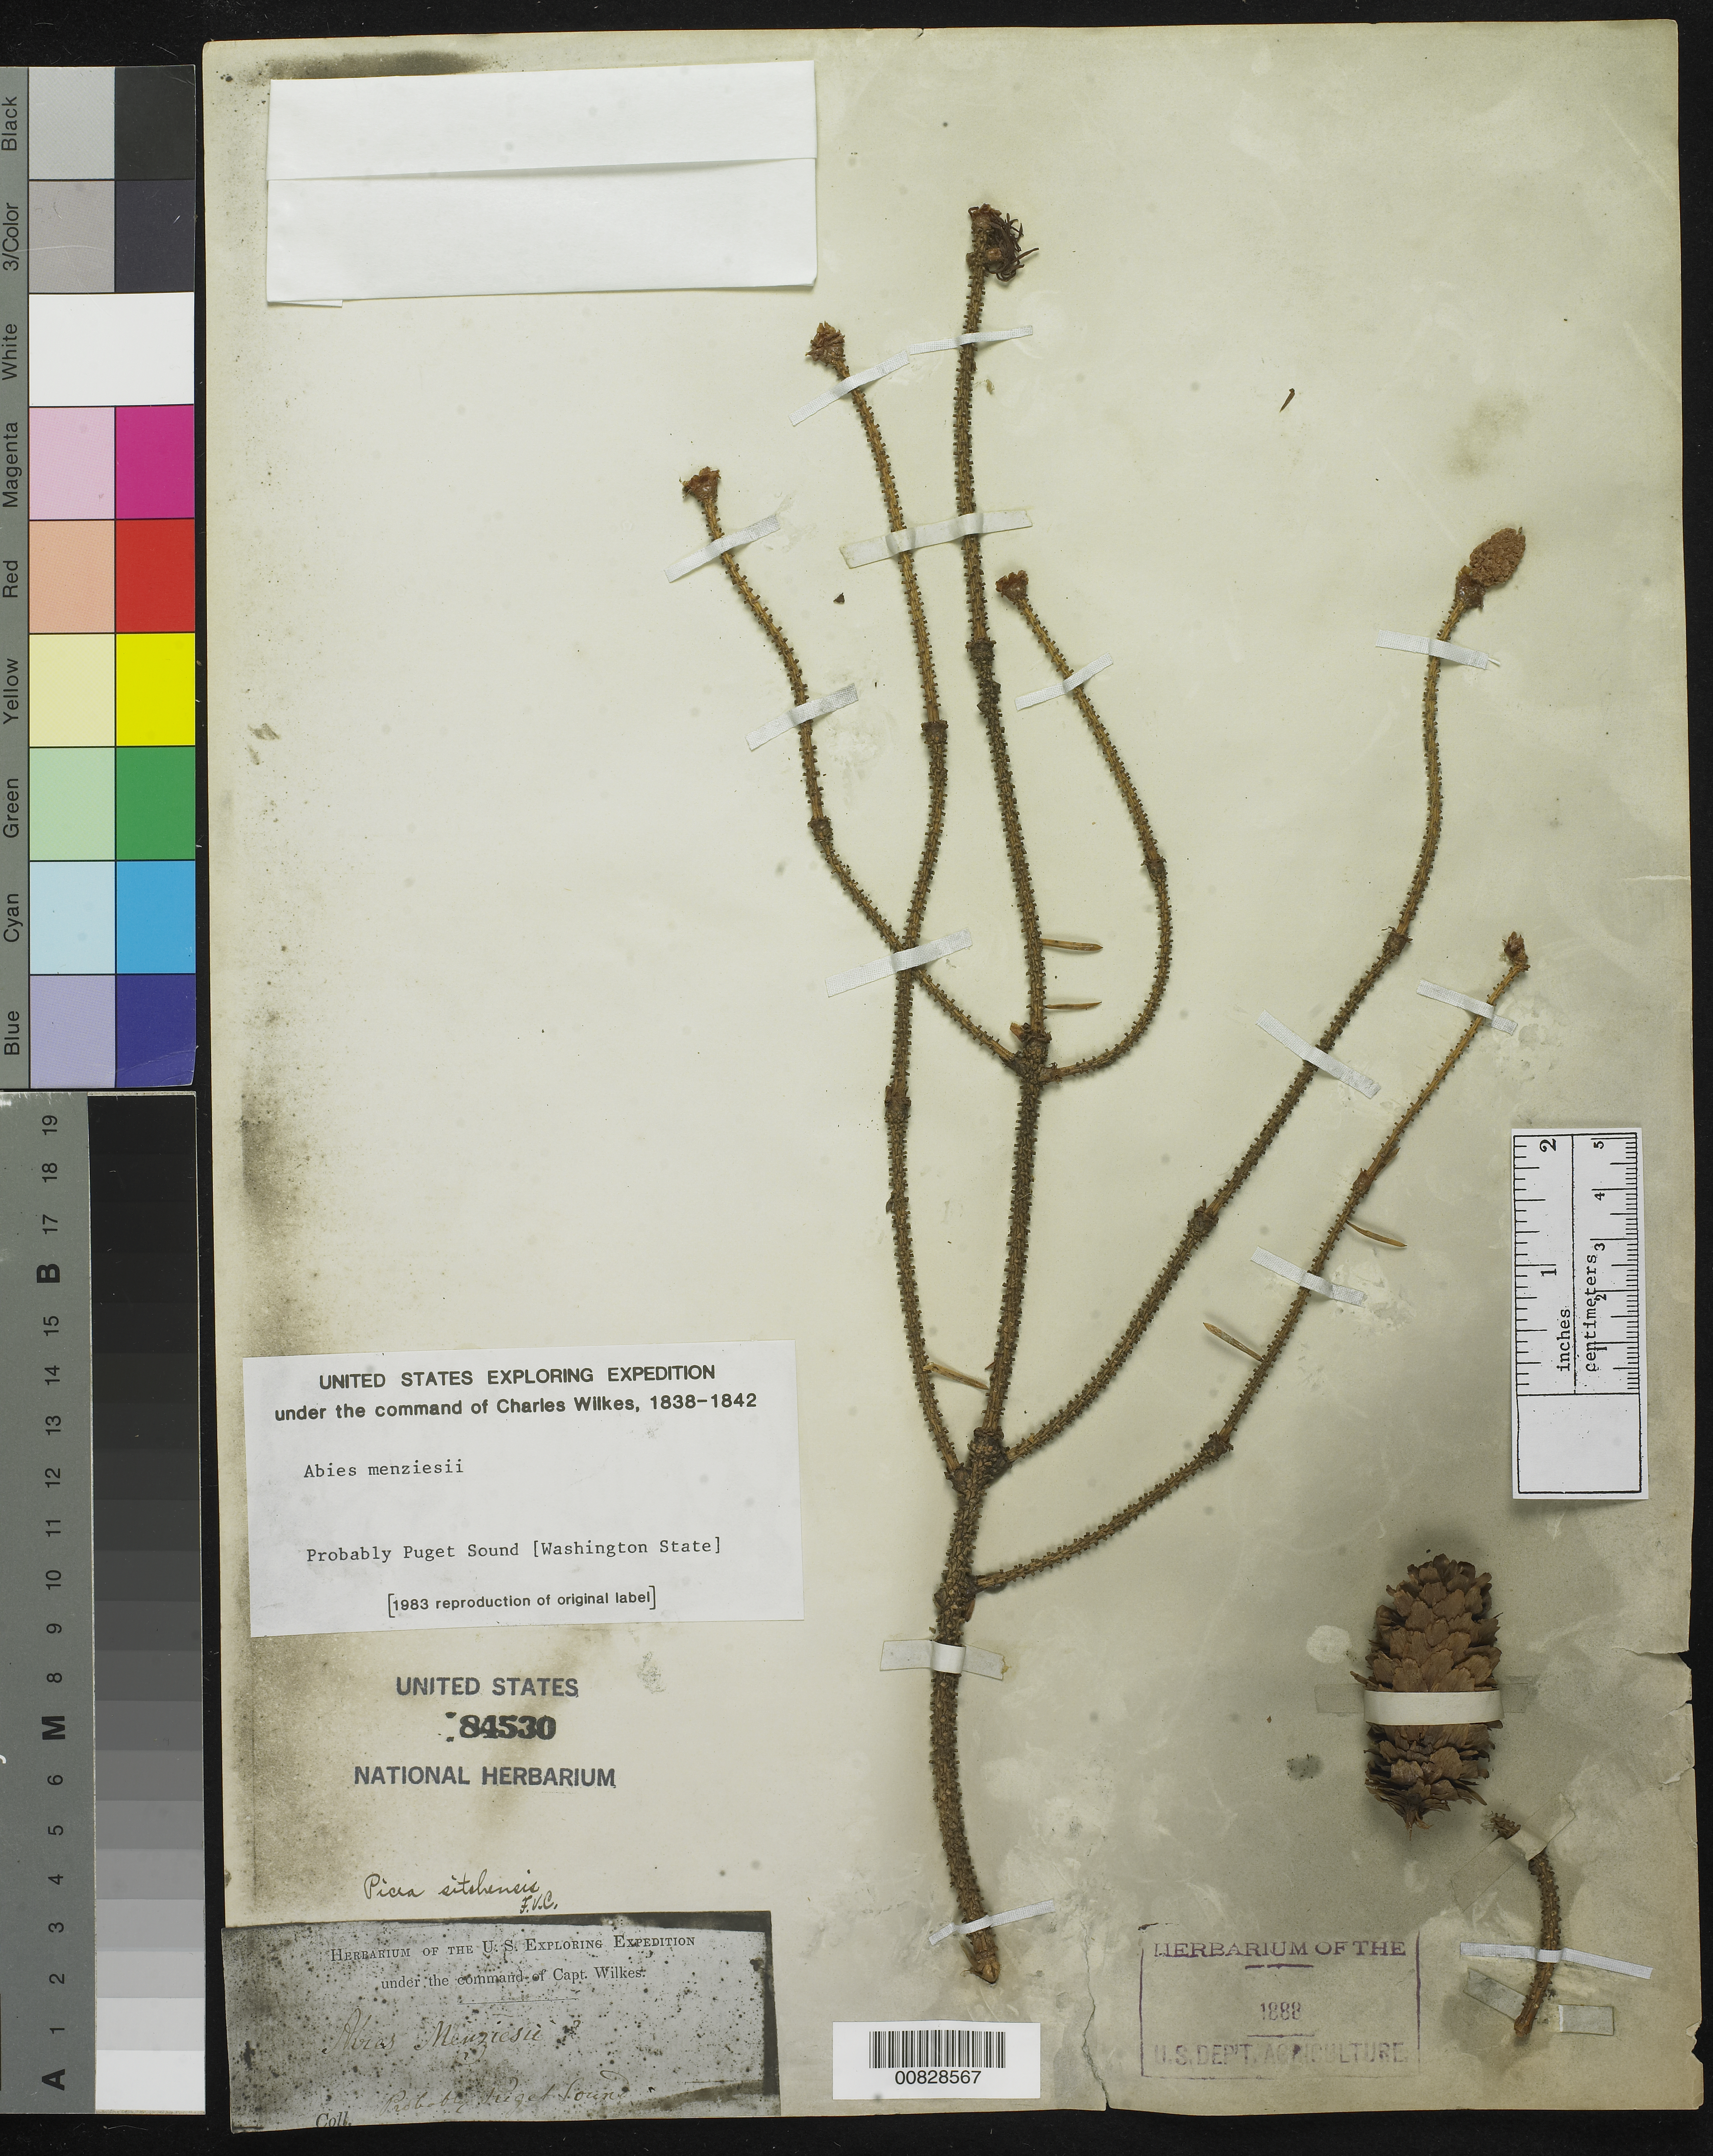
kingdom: Plantae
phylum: Tracheophyta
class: Pinopsida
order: Pinales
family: Pinaceae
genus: Abies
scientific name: Abies menziesii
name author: Mirb.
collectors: Wilkes Explor. Exped.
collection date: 1838/1842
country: United States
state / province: Washington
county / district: King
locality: Puget Sound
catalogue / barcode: US 84530